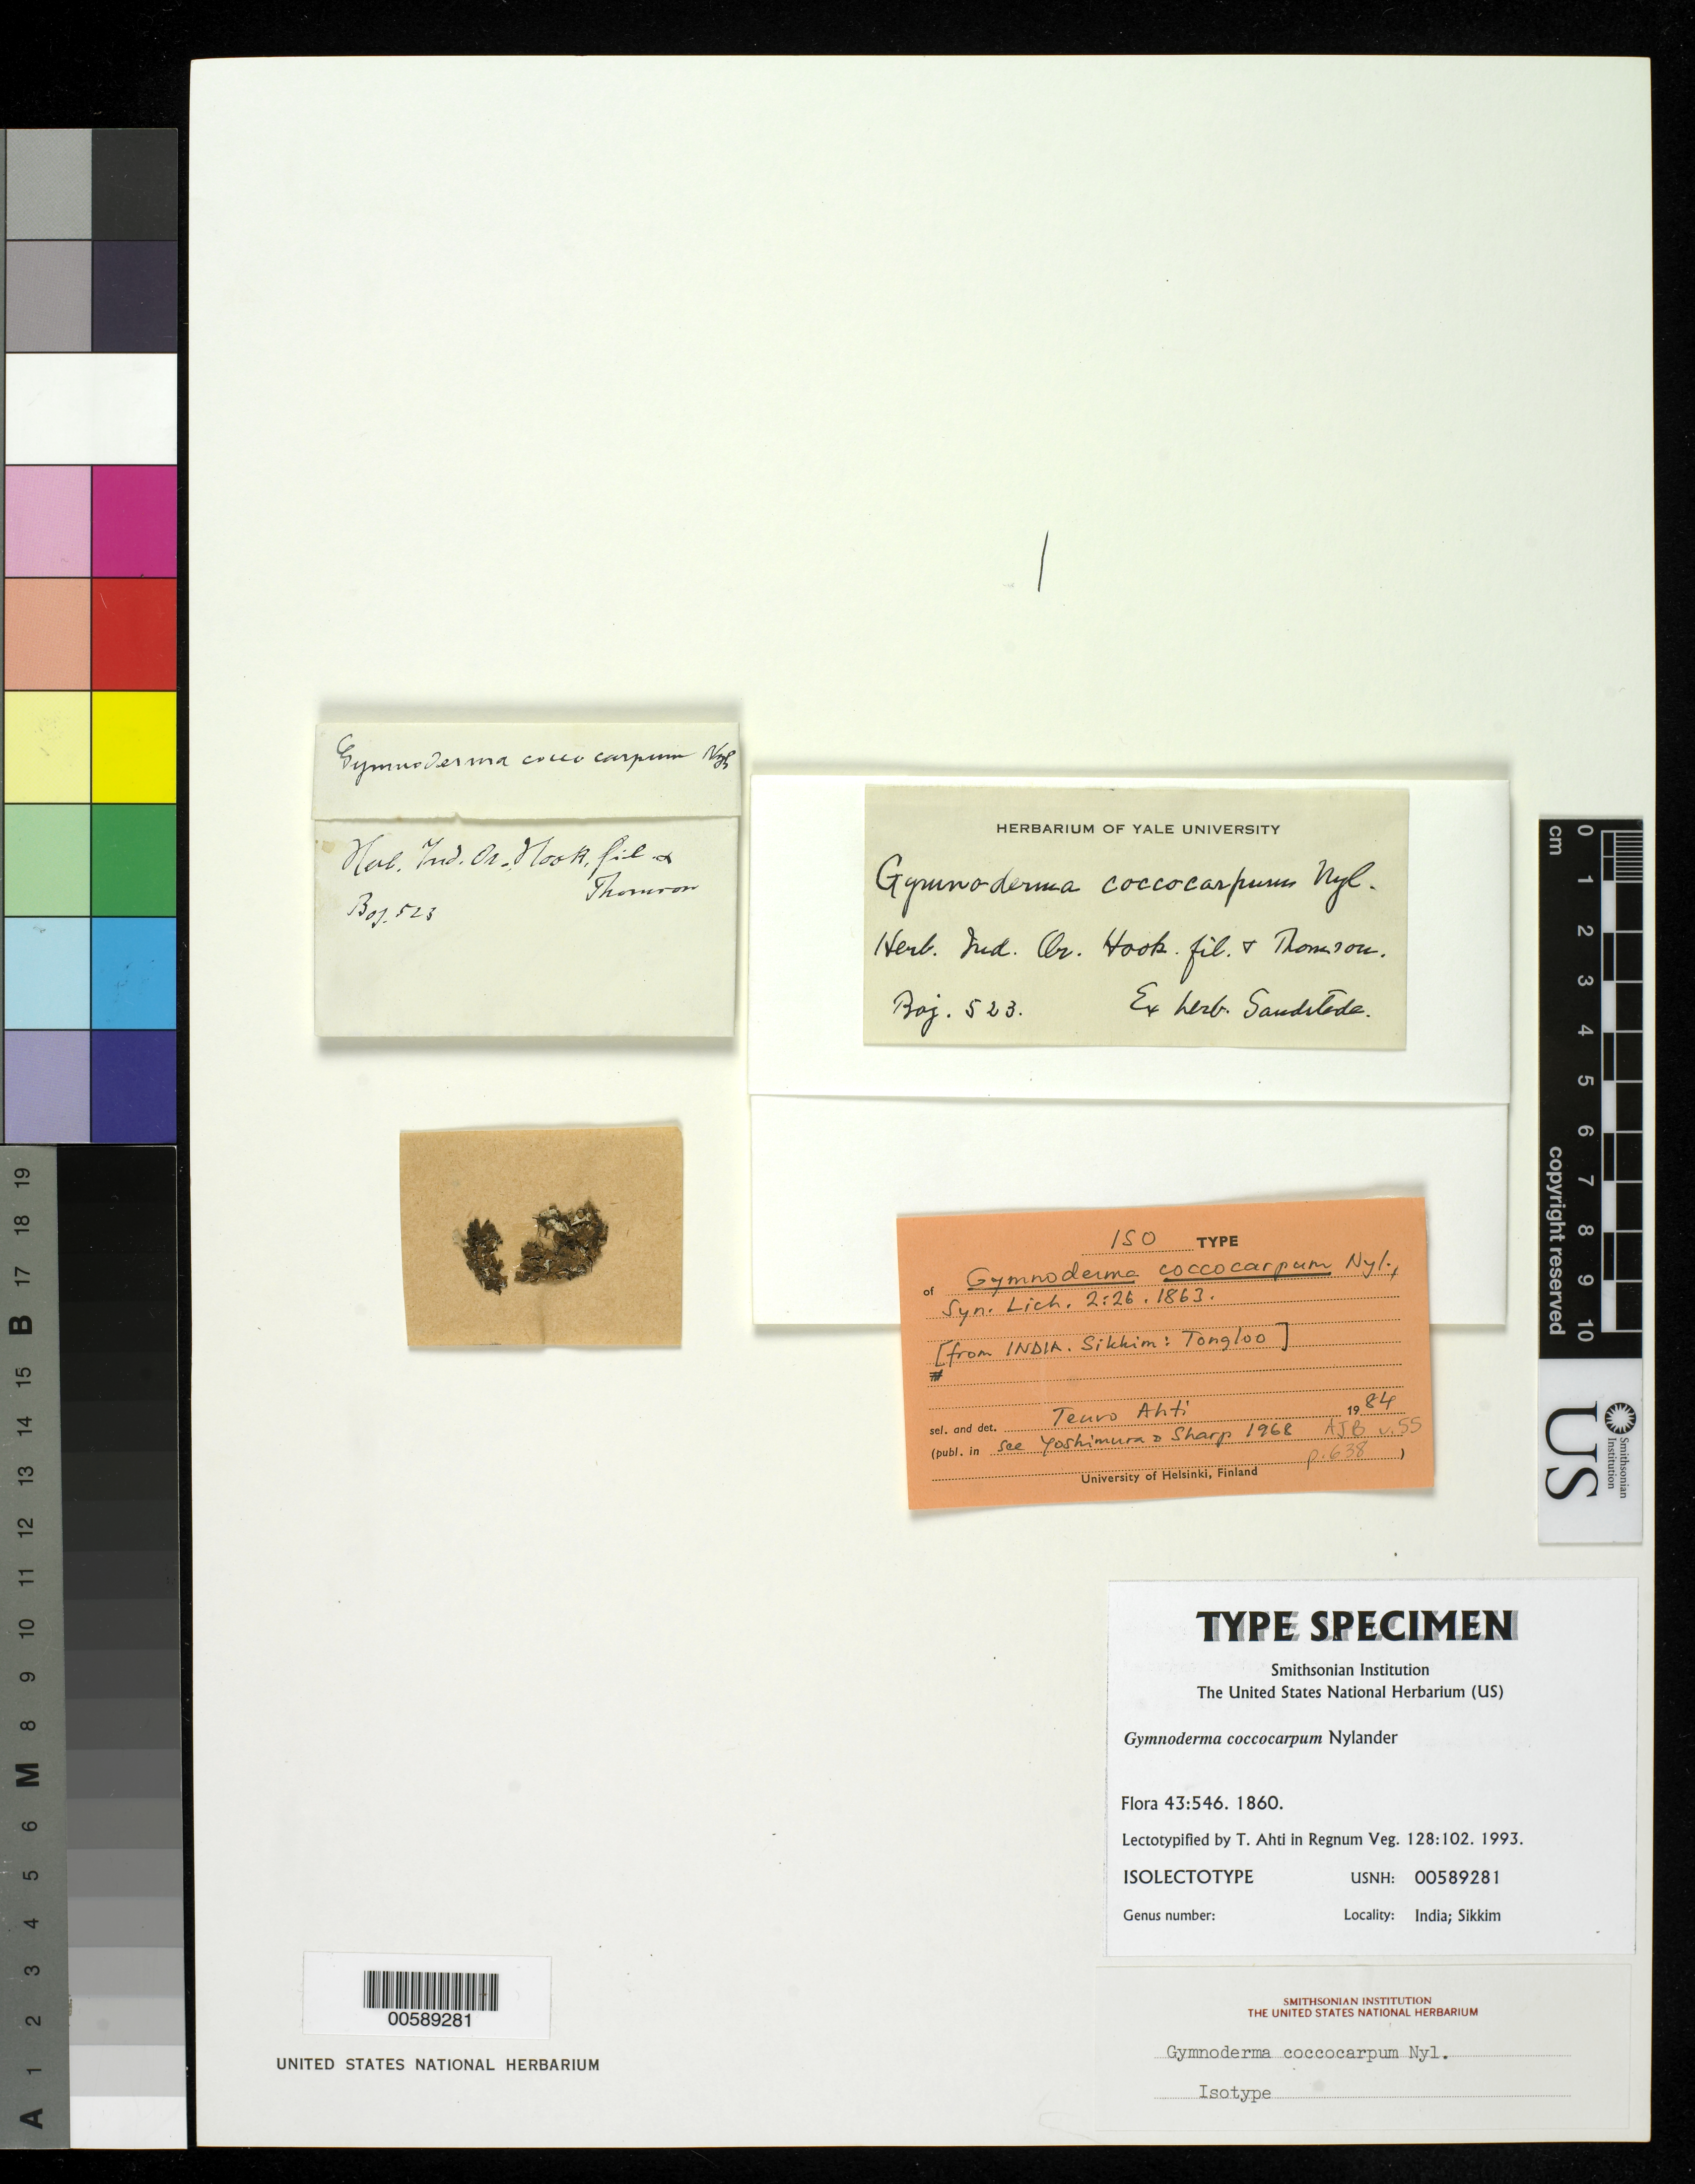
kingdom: Fungi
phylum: Ascomycota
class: Lecanoromycetes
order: Lecanorales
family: Cladoniaceae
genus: Gymnoderma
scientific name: Gymnoderma coccocarpum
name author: Nyl.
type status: Isolectotype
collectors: J. D. Hooker & T. Thomson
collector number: Boj. 523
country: India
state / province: Sikkim